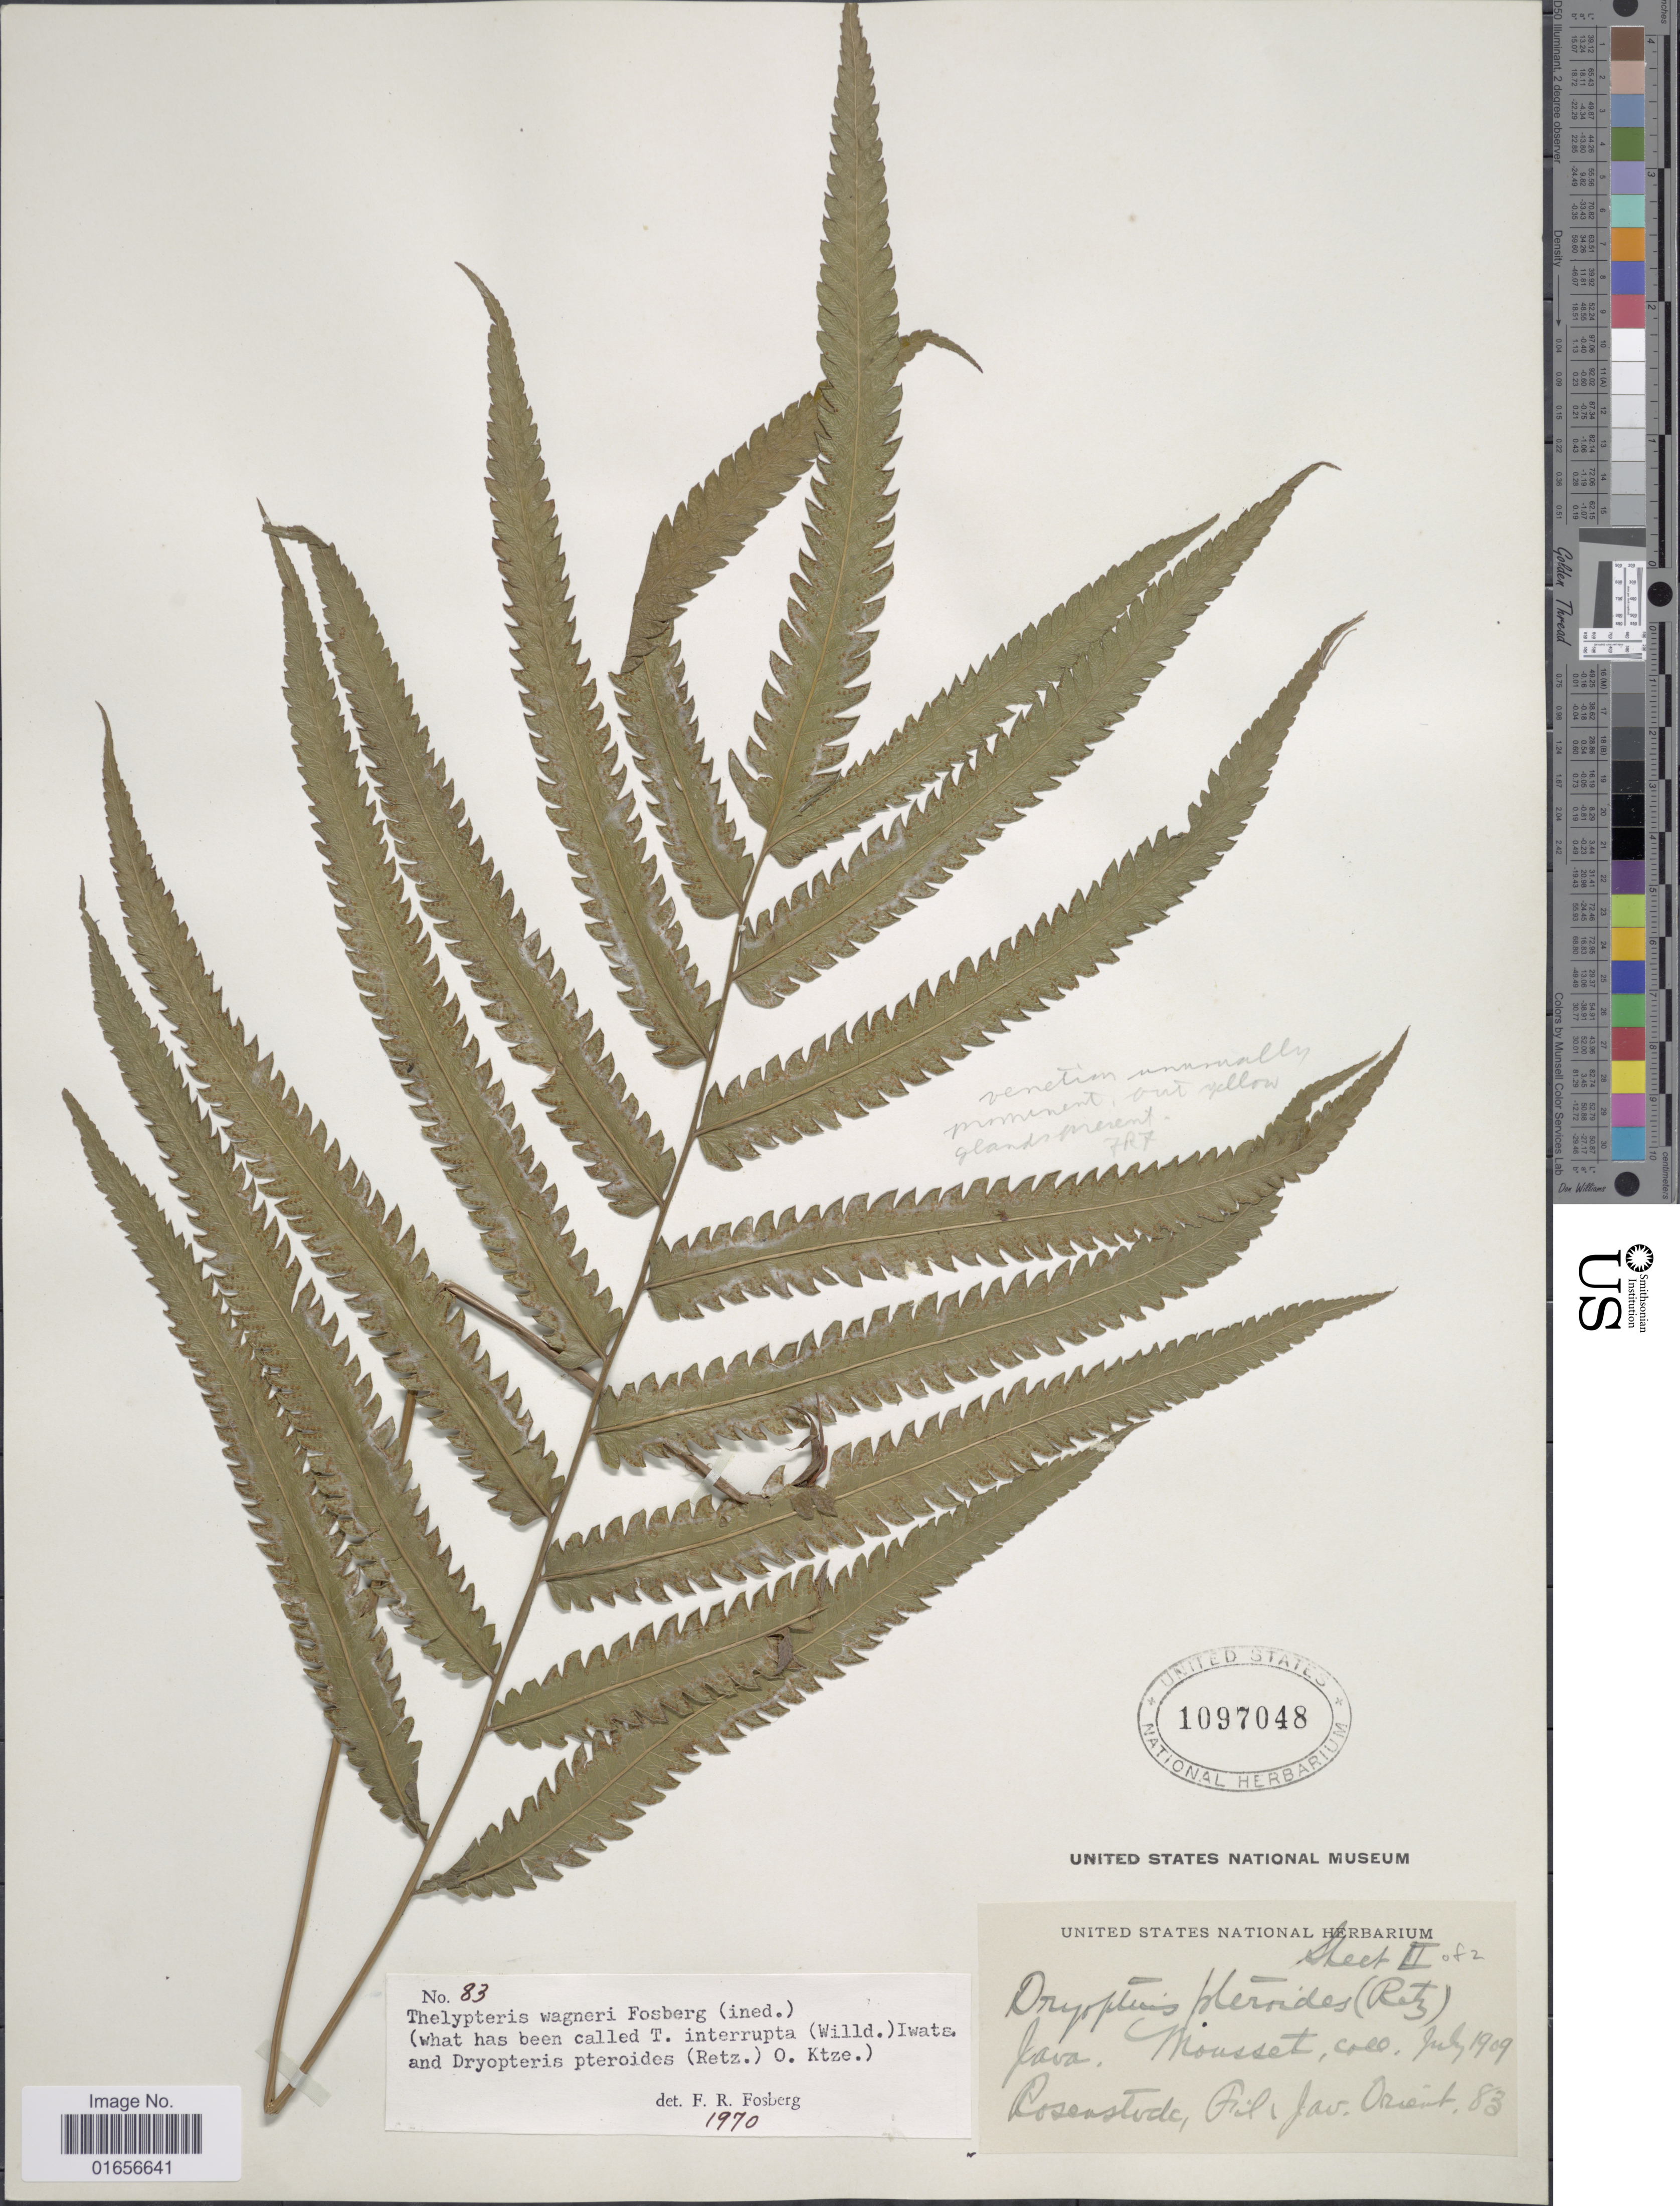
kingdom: Plantae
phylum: Tracheophyta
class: Polypodiopsida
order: Polypodiales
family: Thelypteridaceae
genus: Amphineuron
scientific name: Amphineuron terminans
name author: (J. Sm. ex Hook.) Holttum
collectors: Mousset, --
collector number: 83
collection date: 1909-07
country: Indonesia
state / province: Java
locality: Java, Jav. Orient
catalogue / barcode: US 1097048